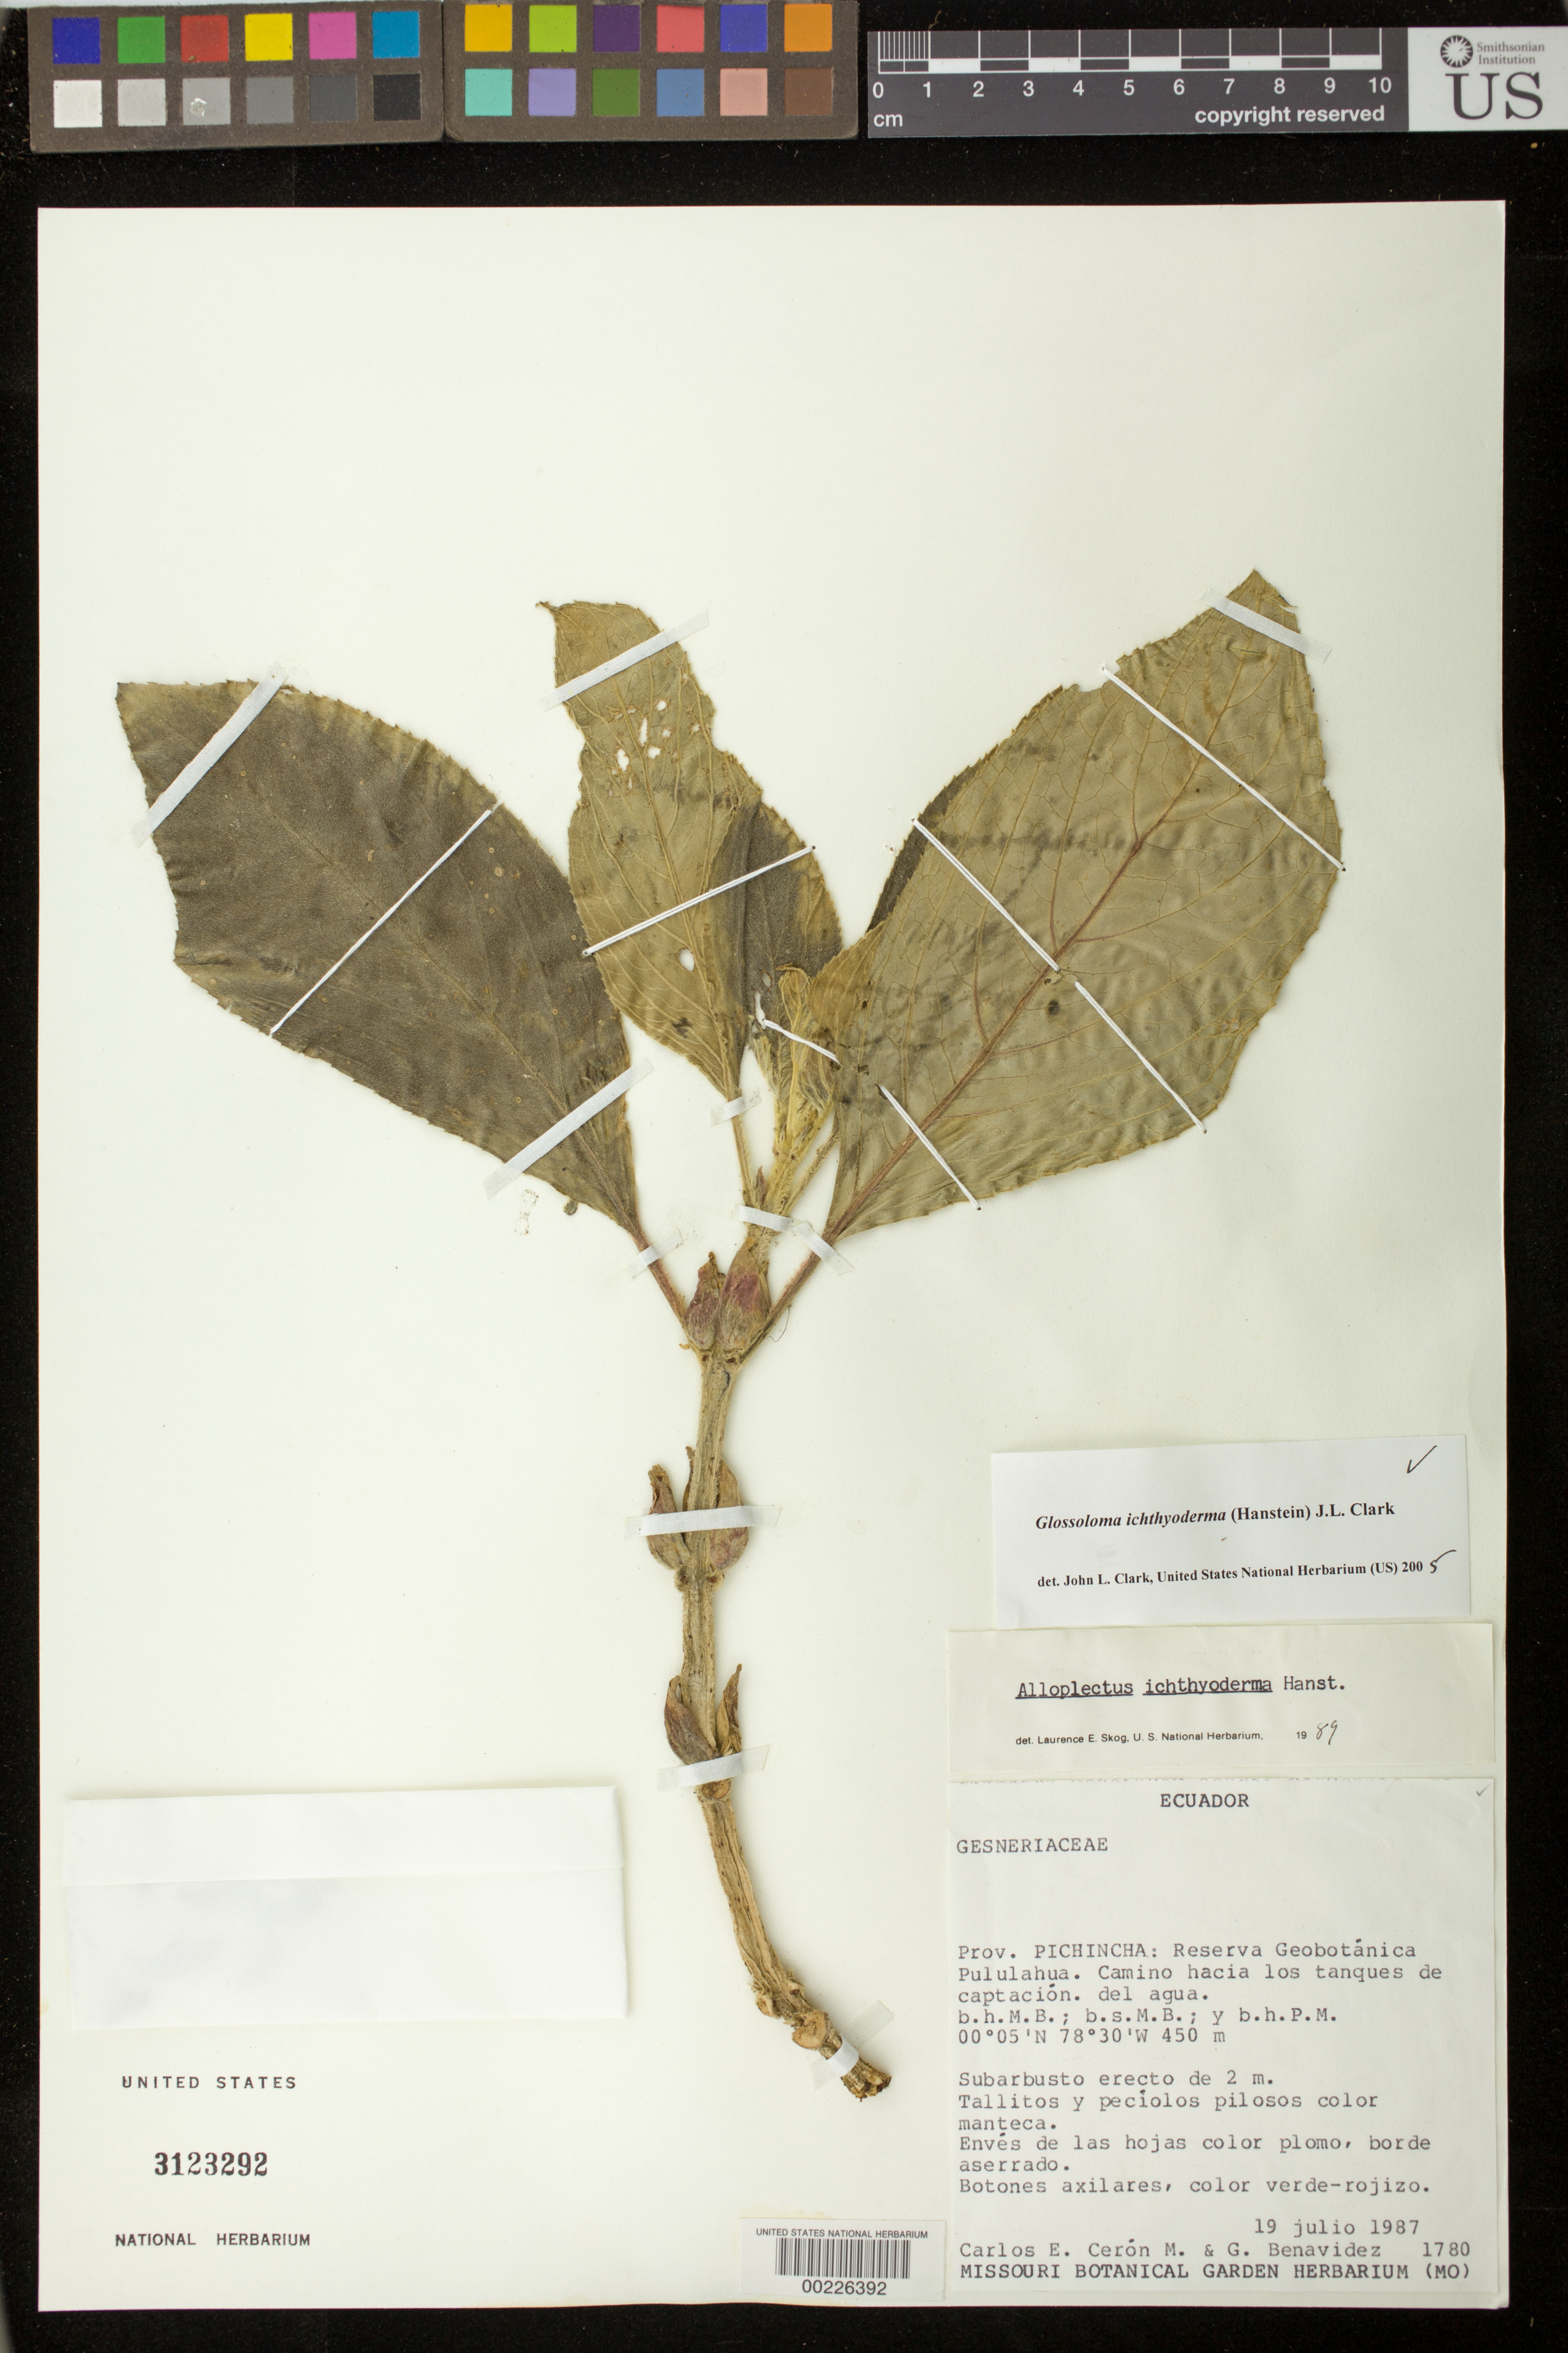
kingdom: Plantae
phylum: Tracheophyta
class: Magnoliopsida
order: Lamiales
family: Gesneriaceae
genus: Glossoloma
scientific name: Glossoloma ichthyoderma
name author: (Hanst.) J.L. Clark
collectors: C. E. Cerón M. & G. Benavidez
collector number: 1780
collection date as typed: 19 Jul 1987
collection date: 1987-07-19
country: Ecuador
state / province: Pichincha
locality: Reserva Geobotanica Pululahua, road near water tanks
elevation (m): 450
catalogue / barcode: US 3123292